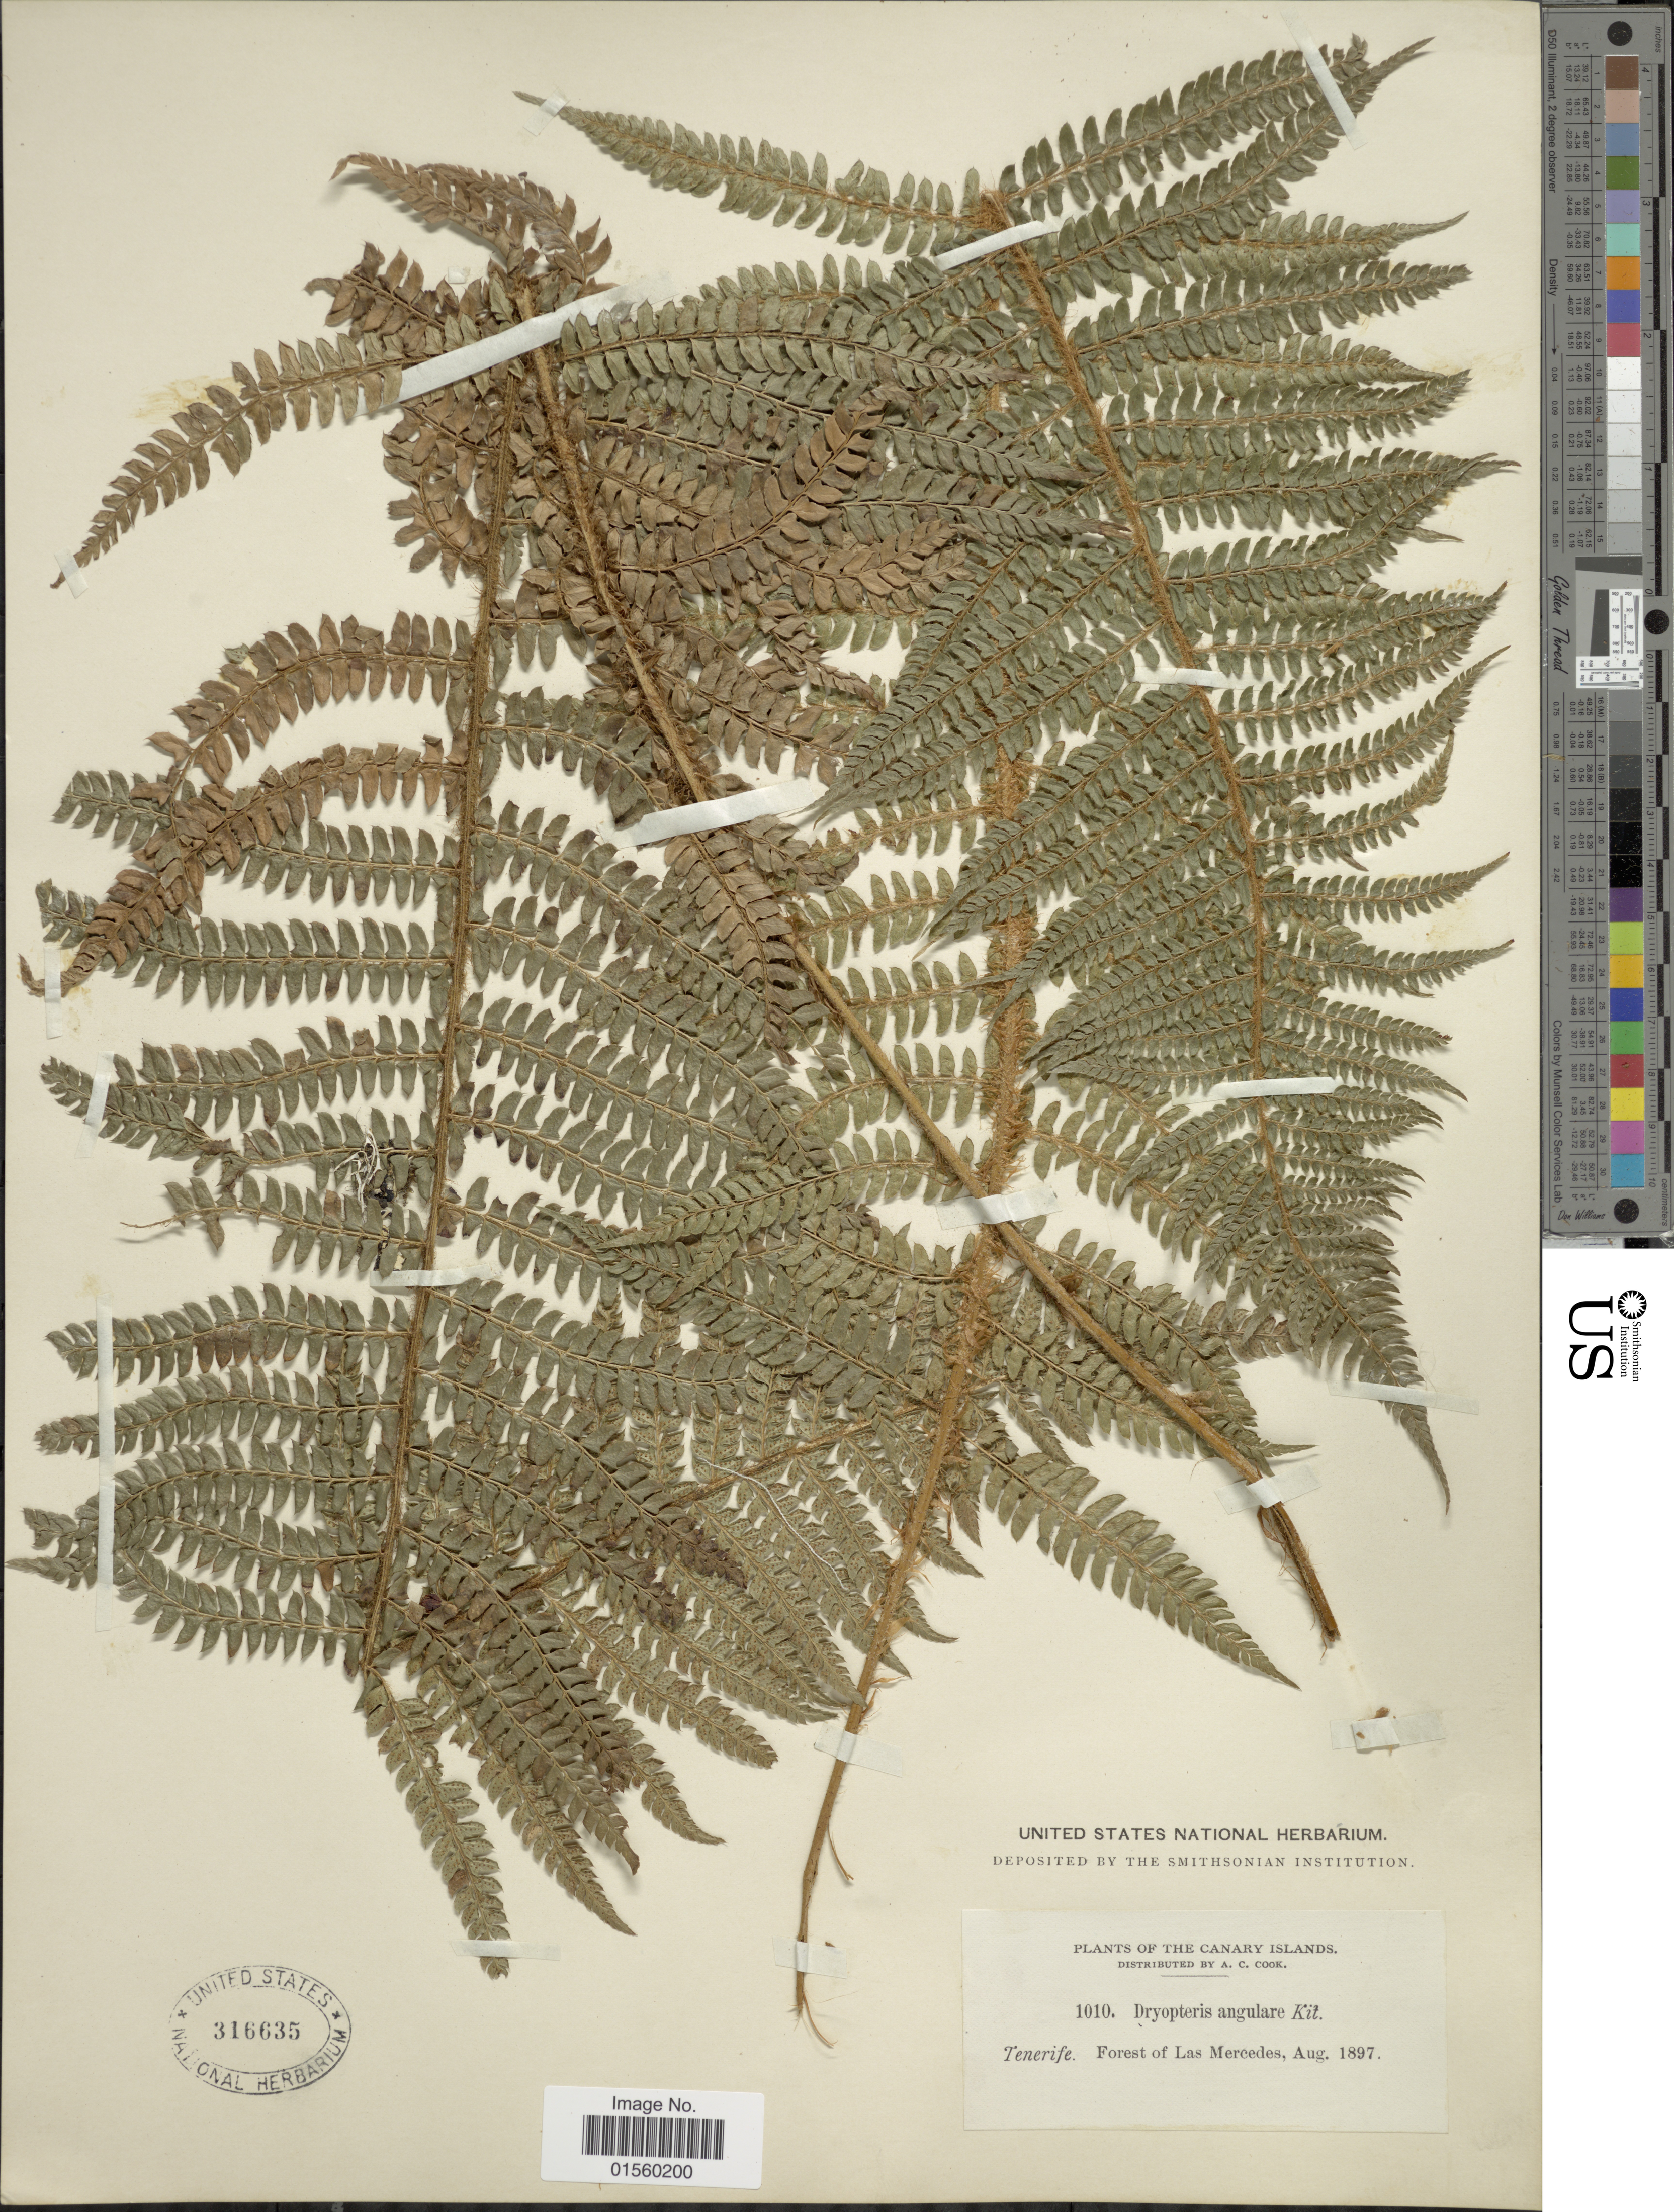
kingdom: Plantae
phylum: Tracheophyta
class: Polypodiopsida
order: Polypodiales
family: Dryopteridaceae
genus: Polystichum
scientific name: Polystichum setiferum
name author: (Forssk.) Moore ex Woynar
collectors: Alice C. Cook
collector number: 1010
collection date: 1897-08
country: Spain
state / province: Canarias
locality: Canary Islands, Tenerfide. Forest of Las Mercedes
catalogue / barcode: US 316635